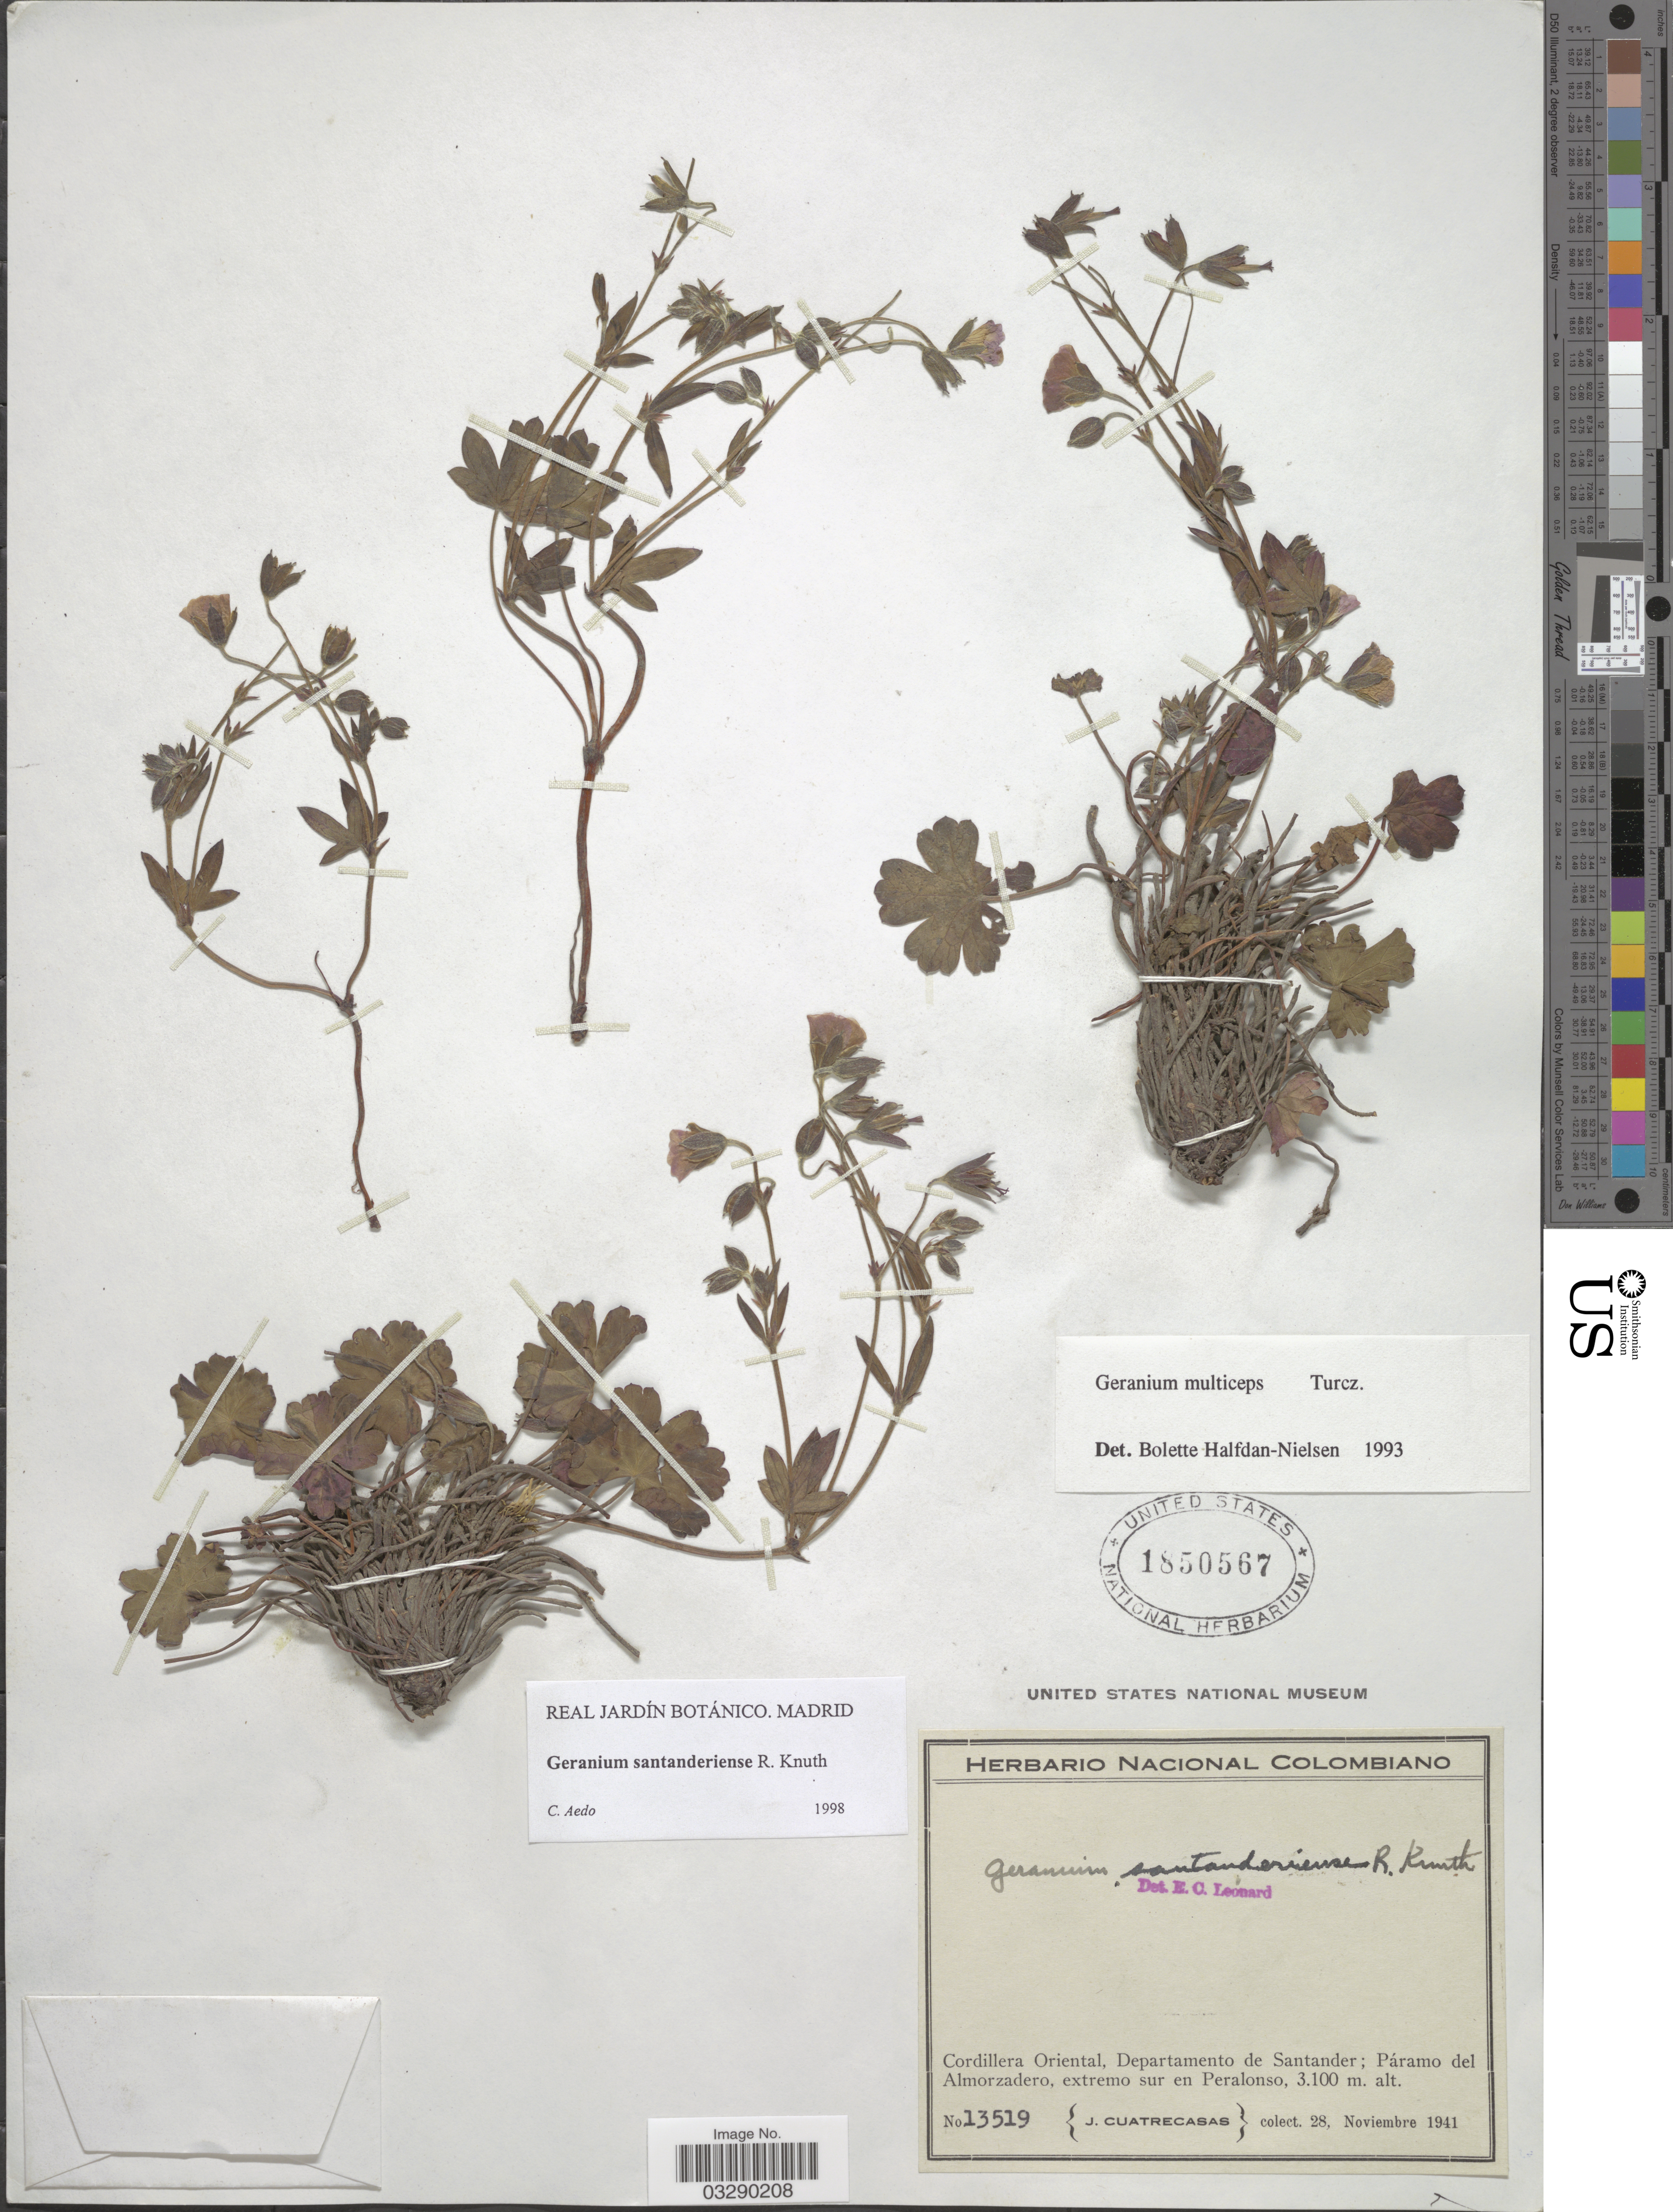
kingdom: Plantae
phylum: Tracheophyta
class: Magnoliopsida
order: Geraniales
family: Geraniaceae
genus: Geranium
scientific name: Geranium santanderiense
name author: R. Knuth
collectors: J. Cuatrecasas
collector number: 13519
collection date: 1941-11-28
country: Colombia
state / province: Santander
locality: Cordillera Oriental.Departamento de Santander; Páramo del Almorzadero, extremo sur en Peralonso.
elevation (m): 3100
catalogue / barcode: US 1850567